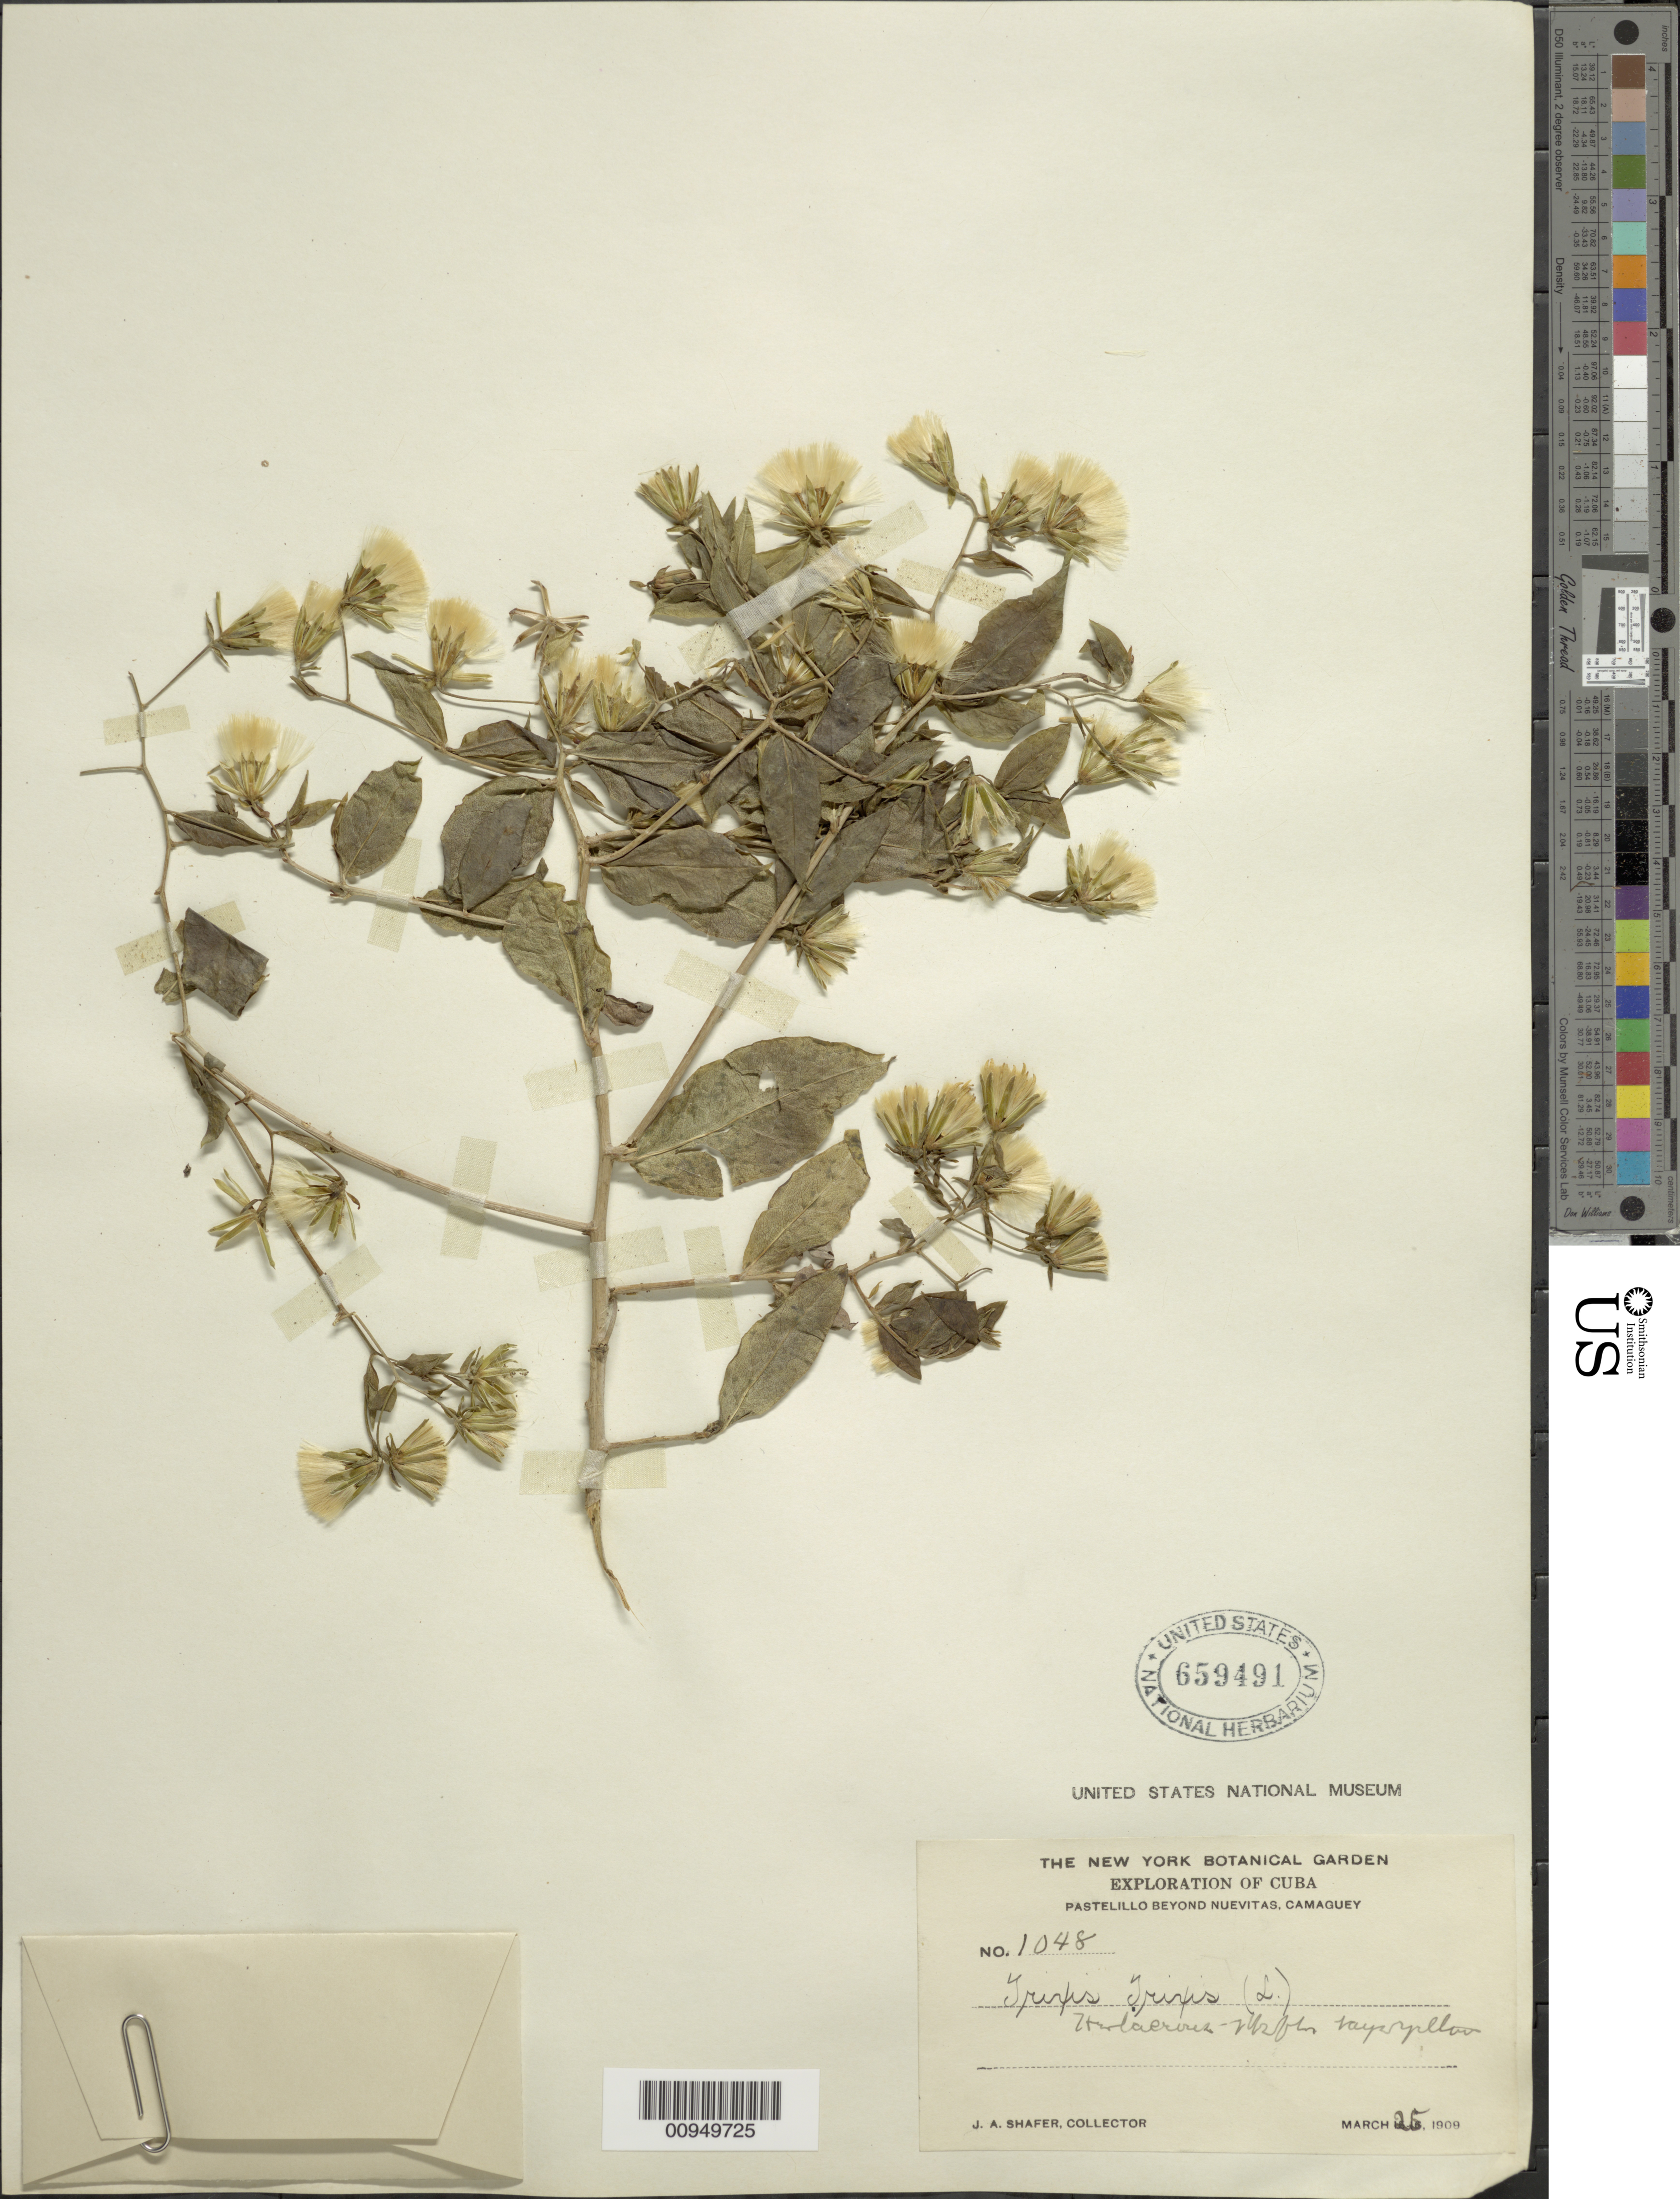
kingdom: Plantae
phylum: Tracheophyta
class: Magnoliopsida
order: Asterales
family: Asteraceae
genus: Trixis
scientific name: Trixis inula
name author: Crantz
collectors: J. A. Shafer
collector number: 1048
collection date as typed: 25 Mar 1909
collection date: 1909-03-25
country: Cuba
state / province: Camagüey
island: Cuba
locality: Pastelillo beyond Nuevitas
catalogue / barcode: US 659491